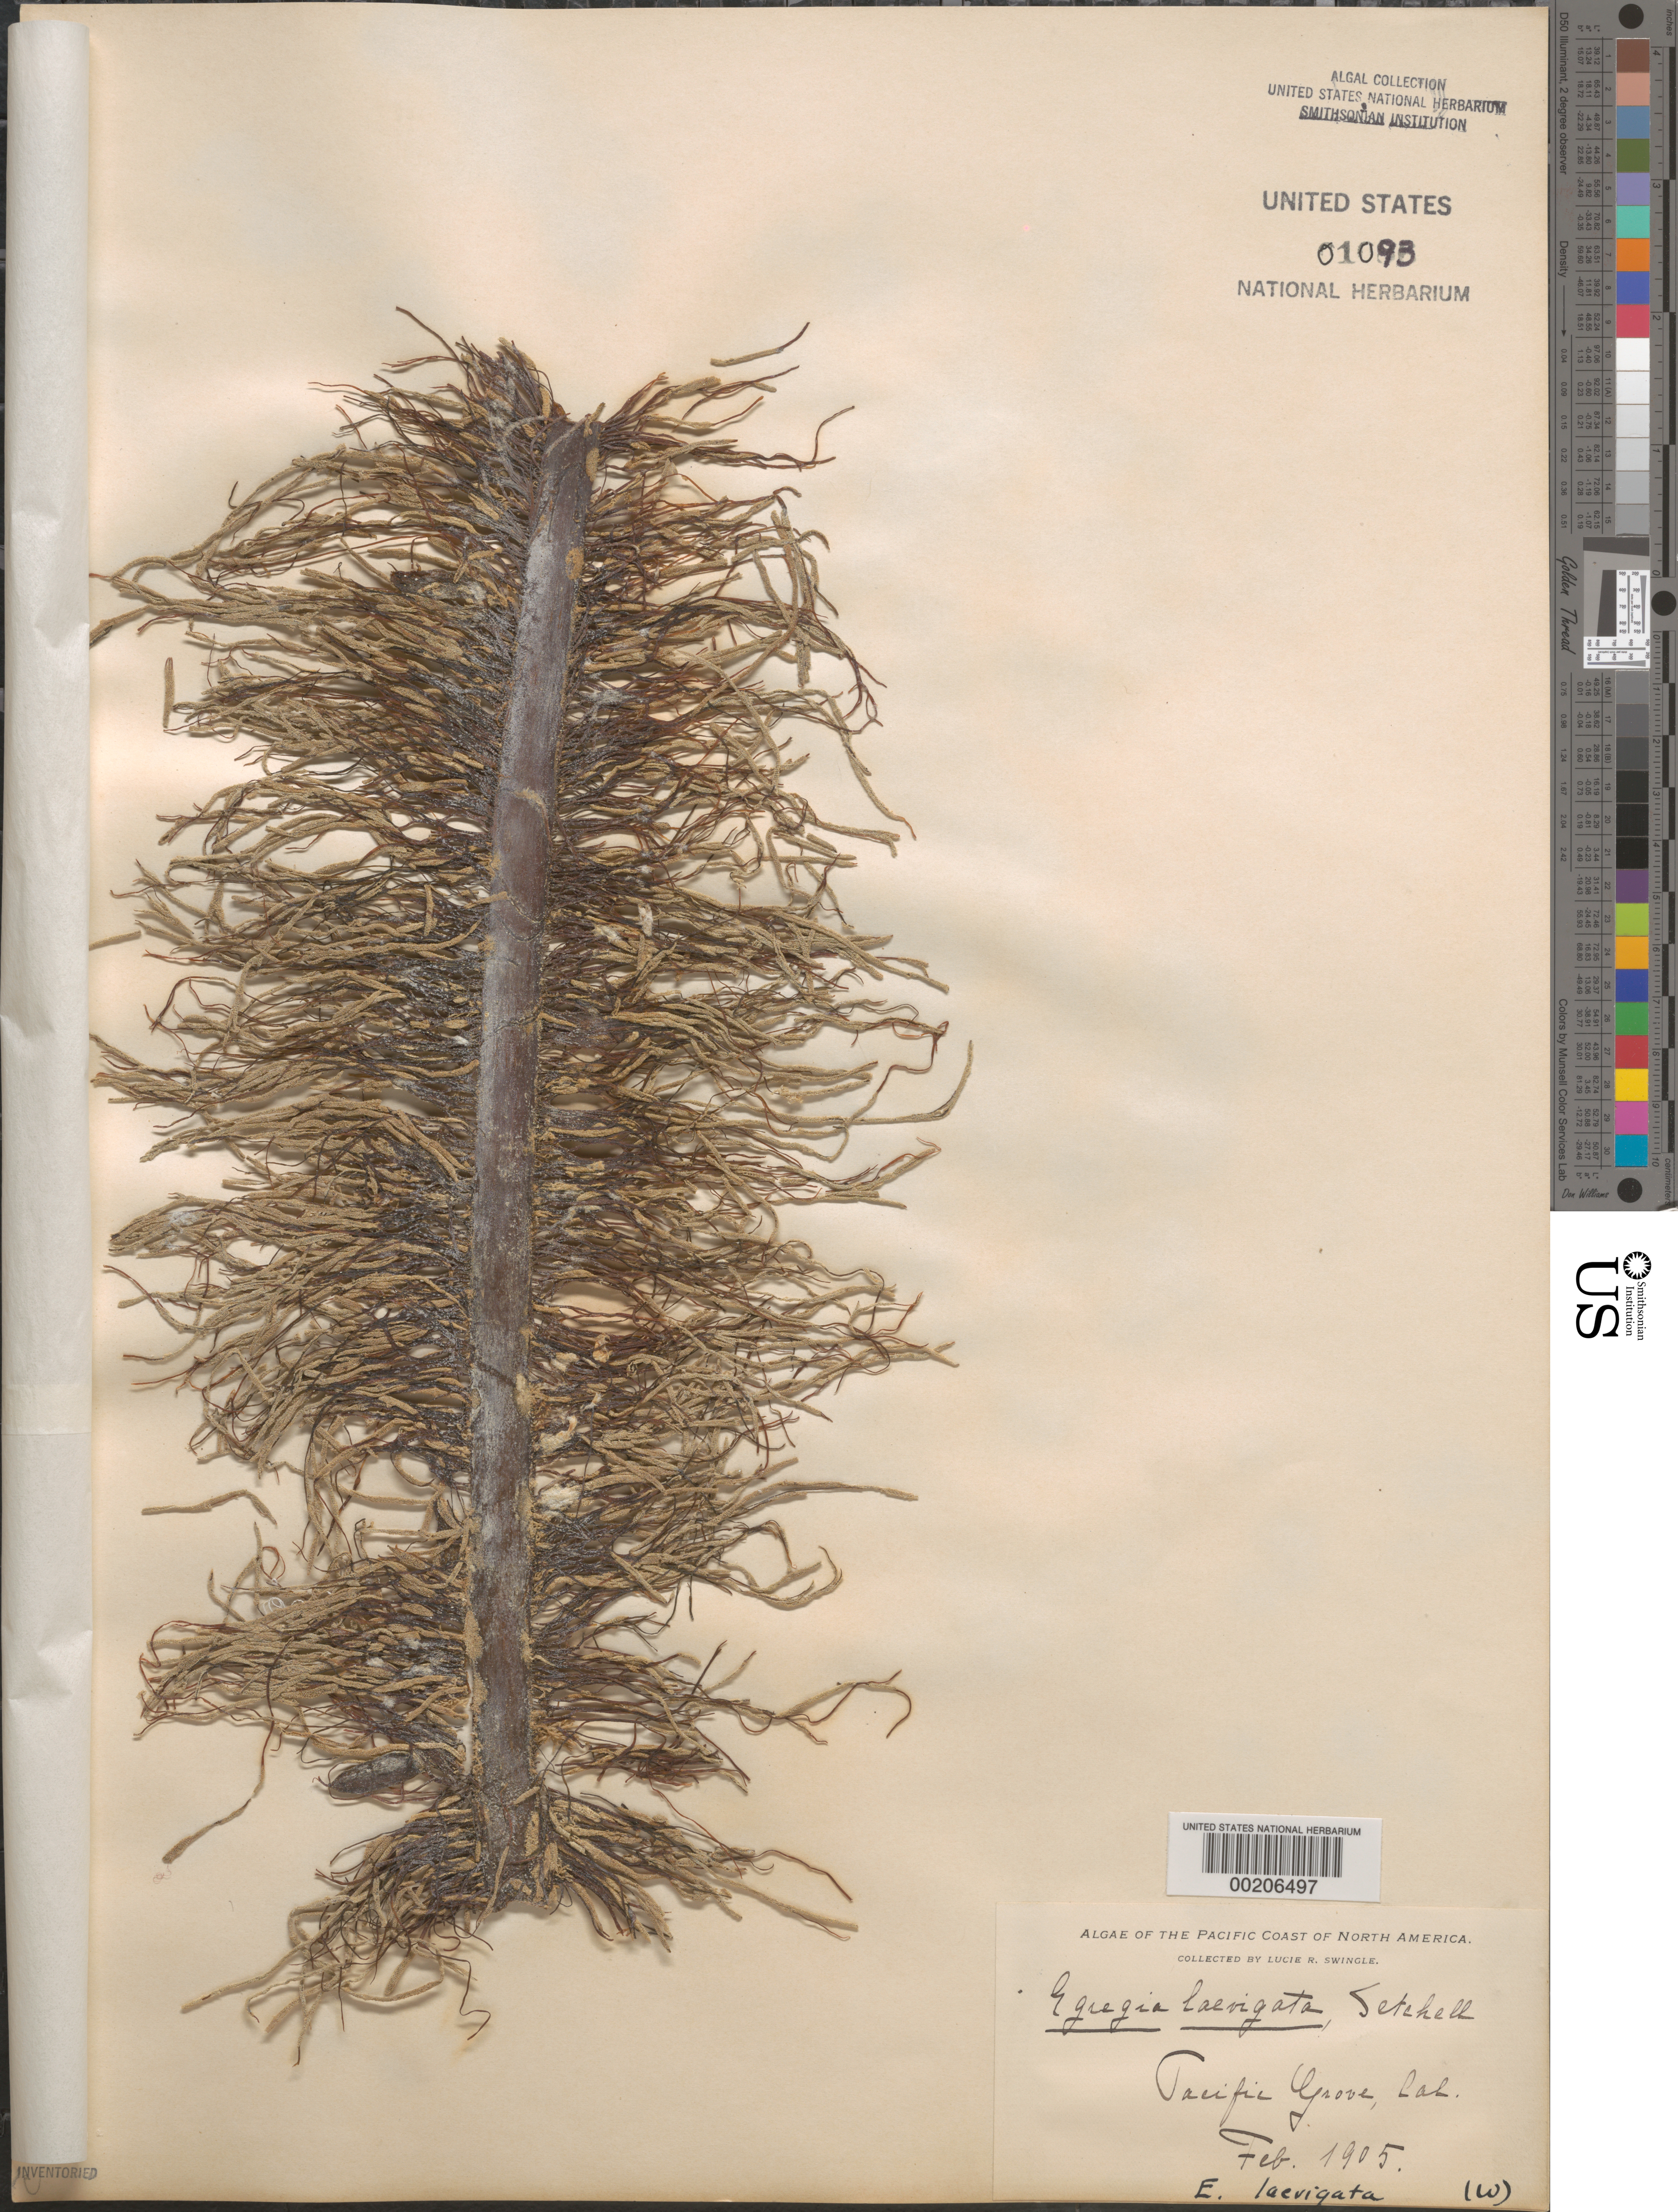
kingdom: Chromista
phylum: Ochrophyta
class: Phaeophyceae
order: Laminariales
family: Lessoniaceae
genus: Egregia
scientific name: Egregia menziesii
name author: (Turner) Aresch.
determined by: Algae name updating Project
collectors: L. Swingle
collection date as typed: Feb 1905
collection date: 1905-02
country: United States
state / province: California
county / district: Monterey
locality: Pacific Grove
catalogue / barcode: US 1093